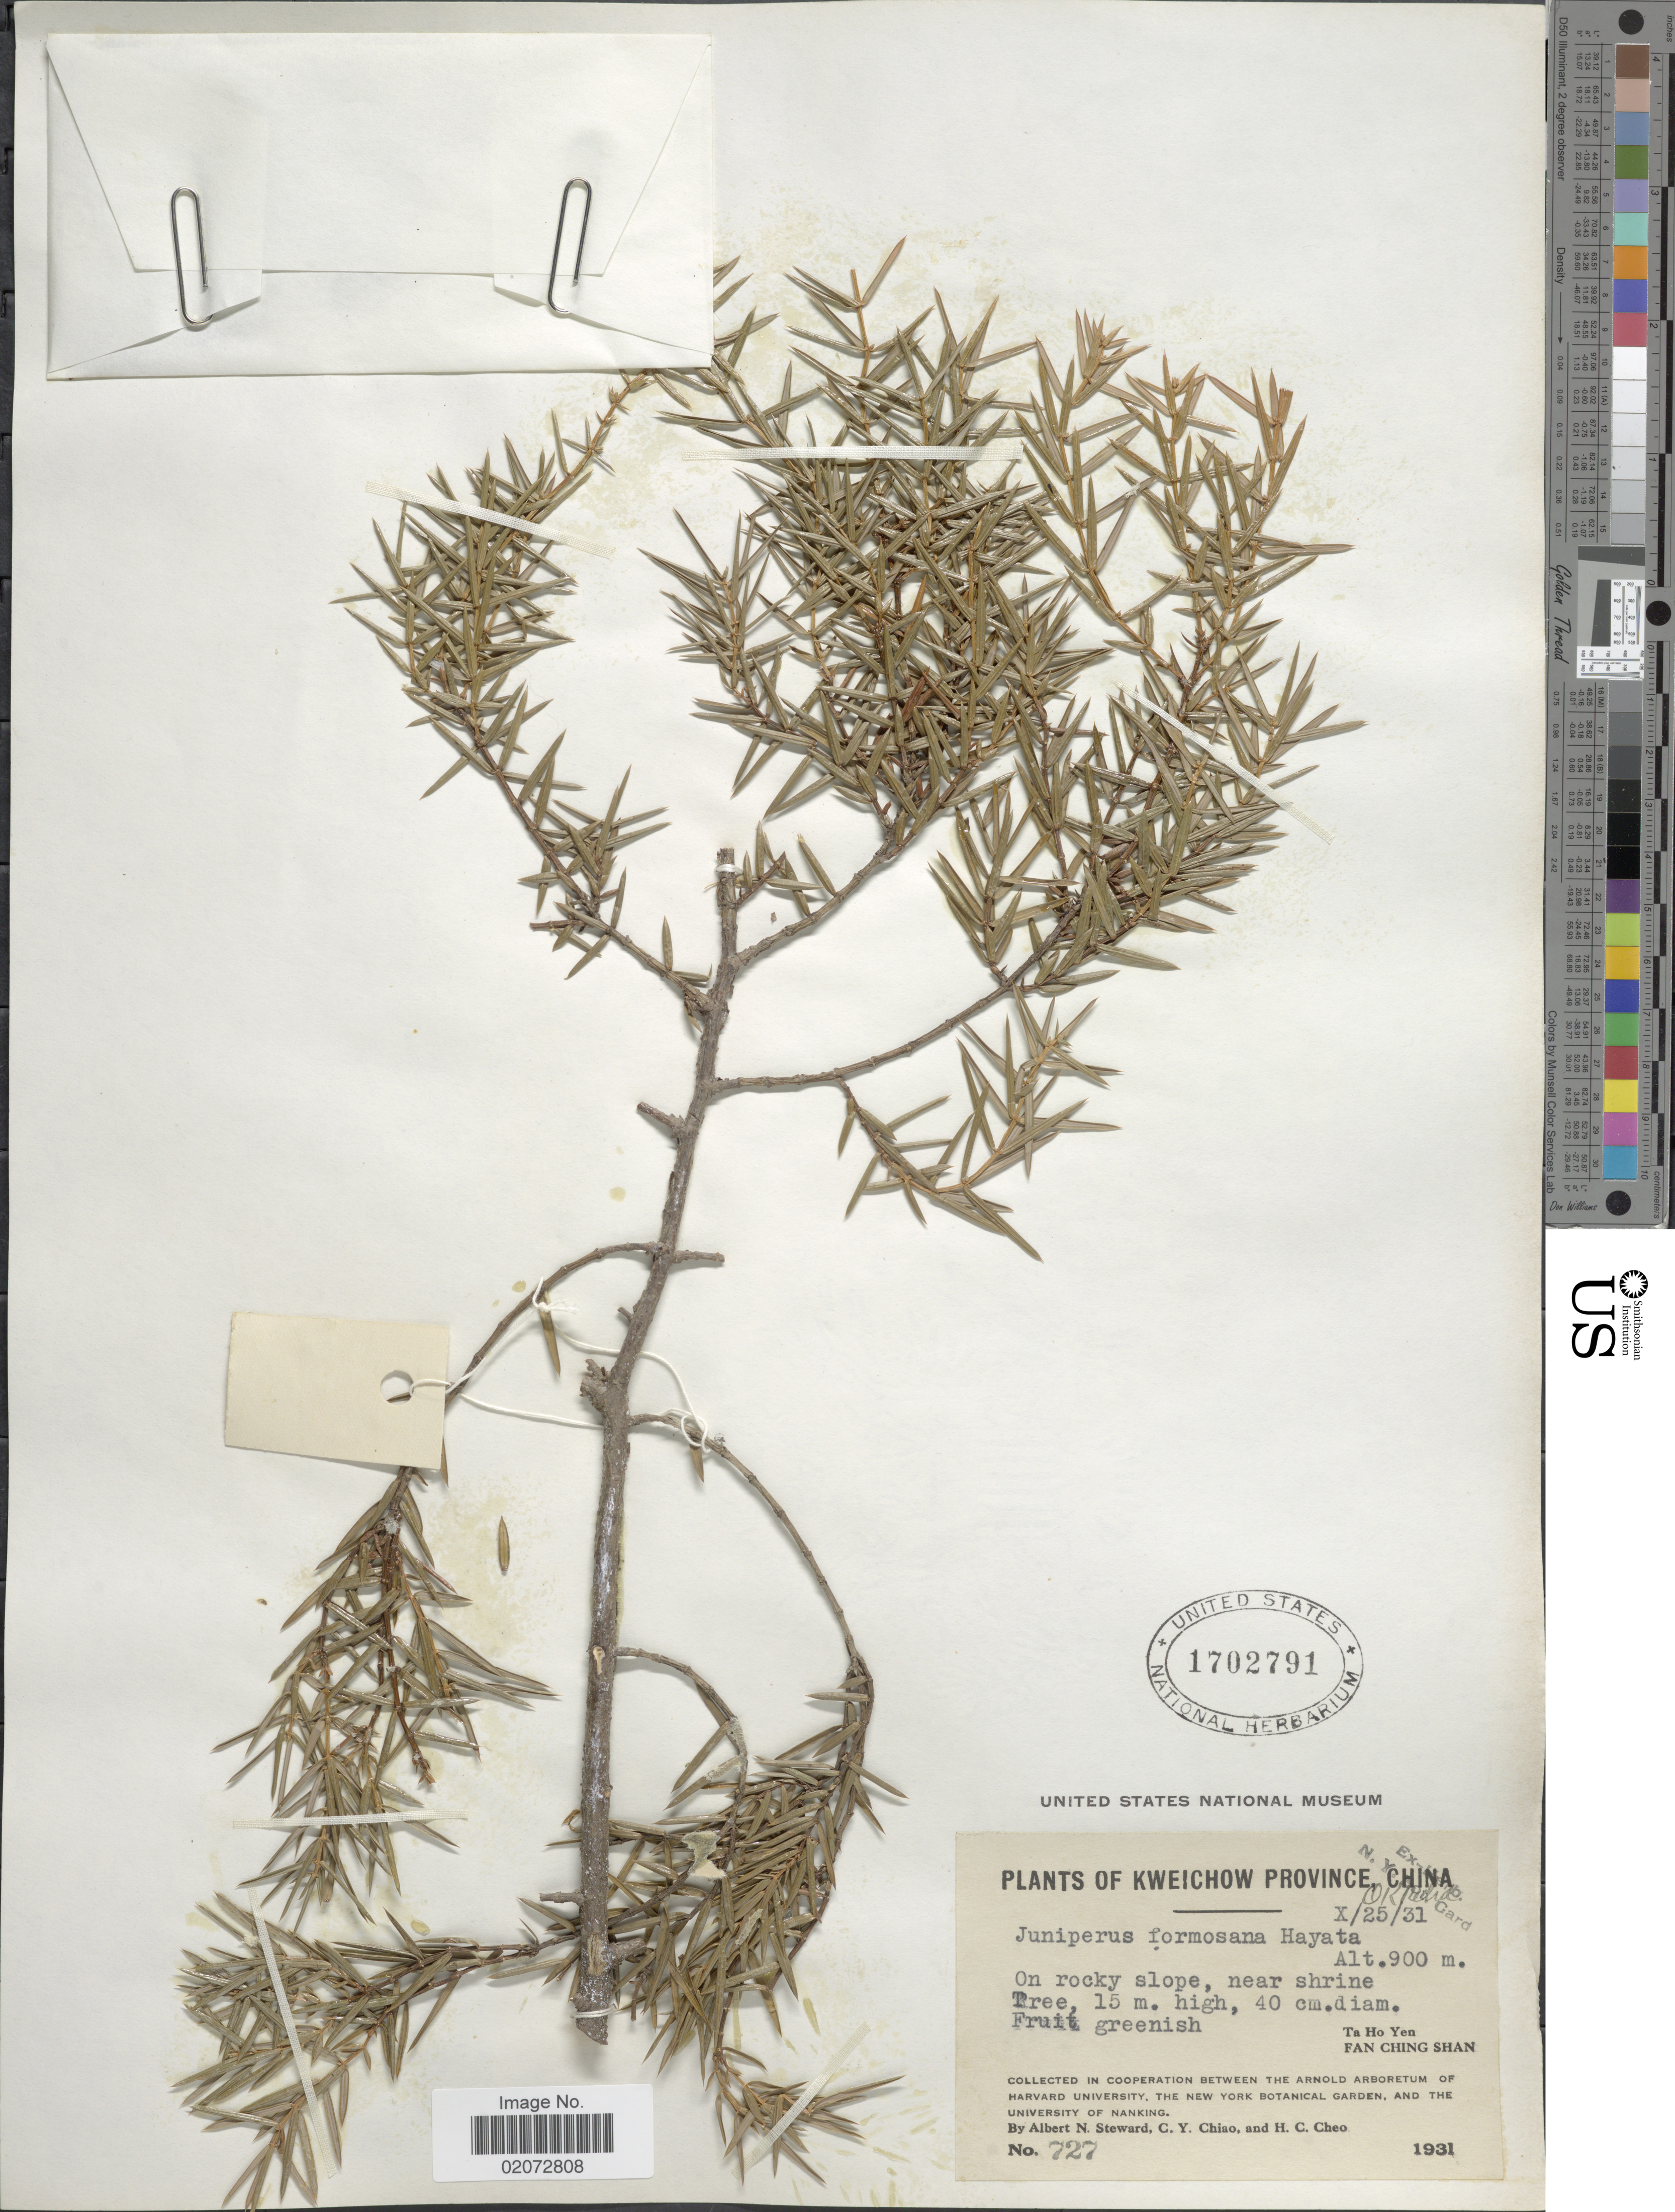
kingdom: Plantae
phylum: Tracheophyta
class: Pinopsida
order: Pinales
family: Cupressaceae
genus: Juniperus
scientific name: Juniperus formosana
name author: Hayata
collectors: A. N. Steward, C. Y. Chiao & H. Cheo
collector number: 727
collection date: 1931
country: China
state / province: Guizhou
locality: Kweichow Province, Ta Ho Yen, Fan Ching Shan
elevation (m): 900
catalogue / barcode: US 1702791